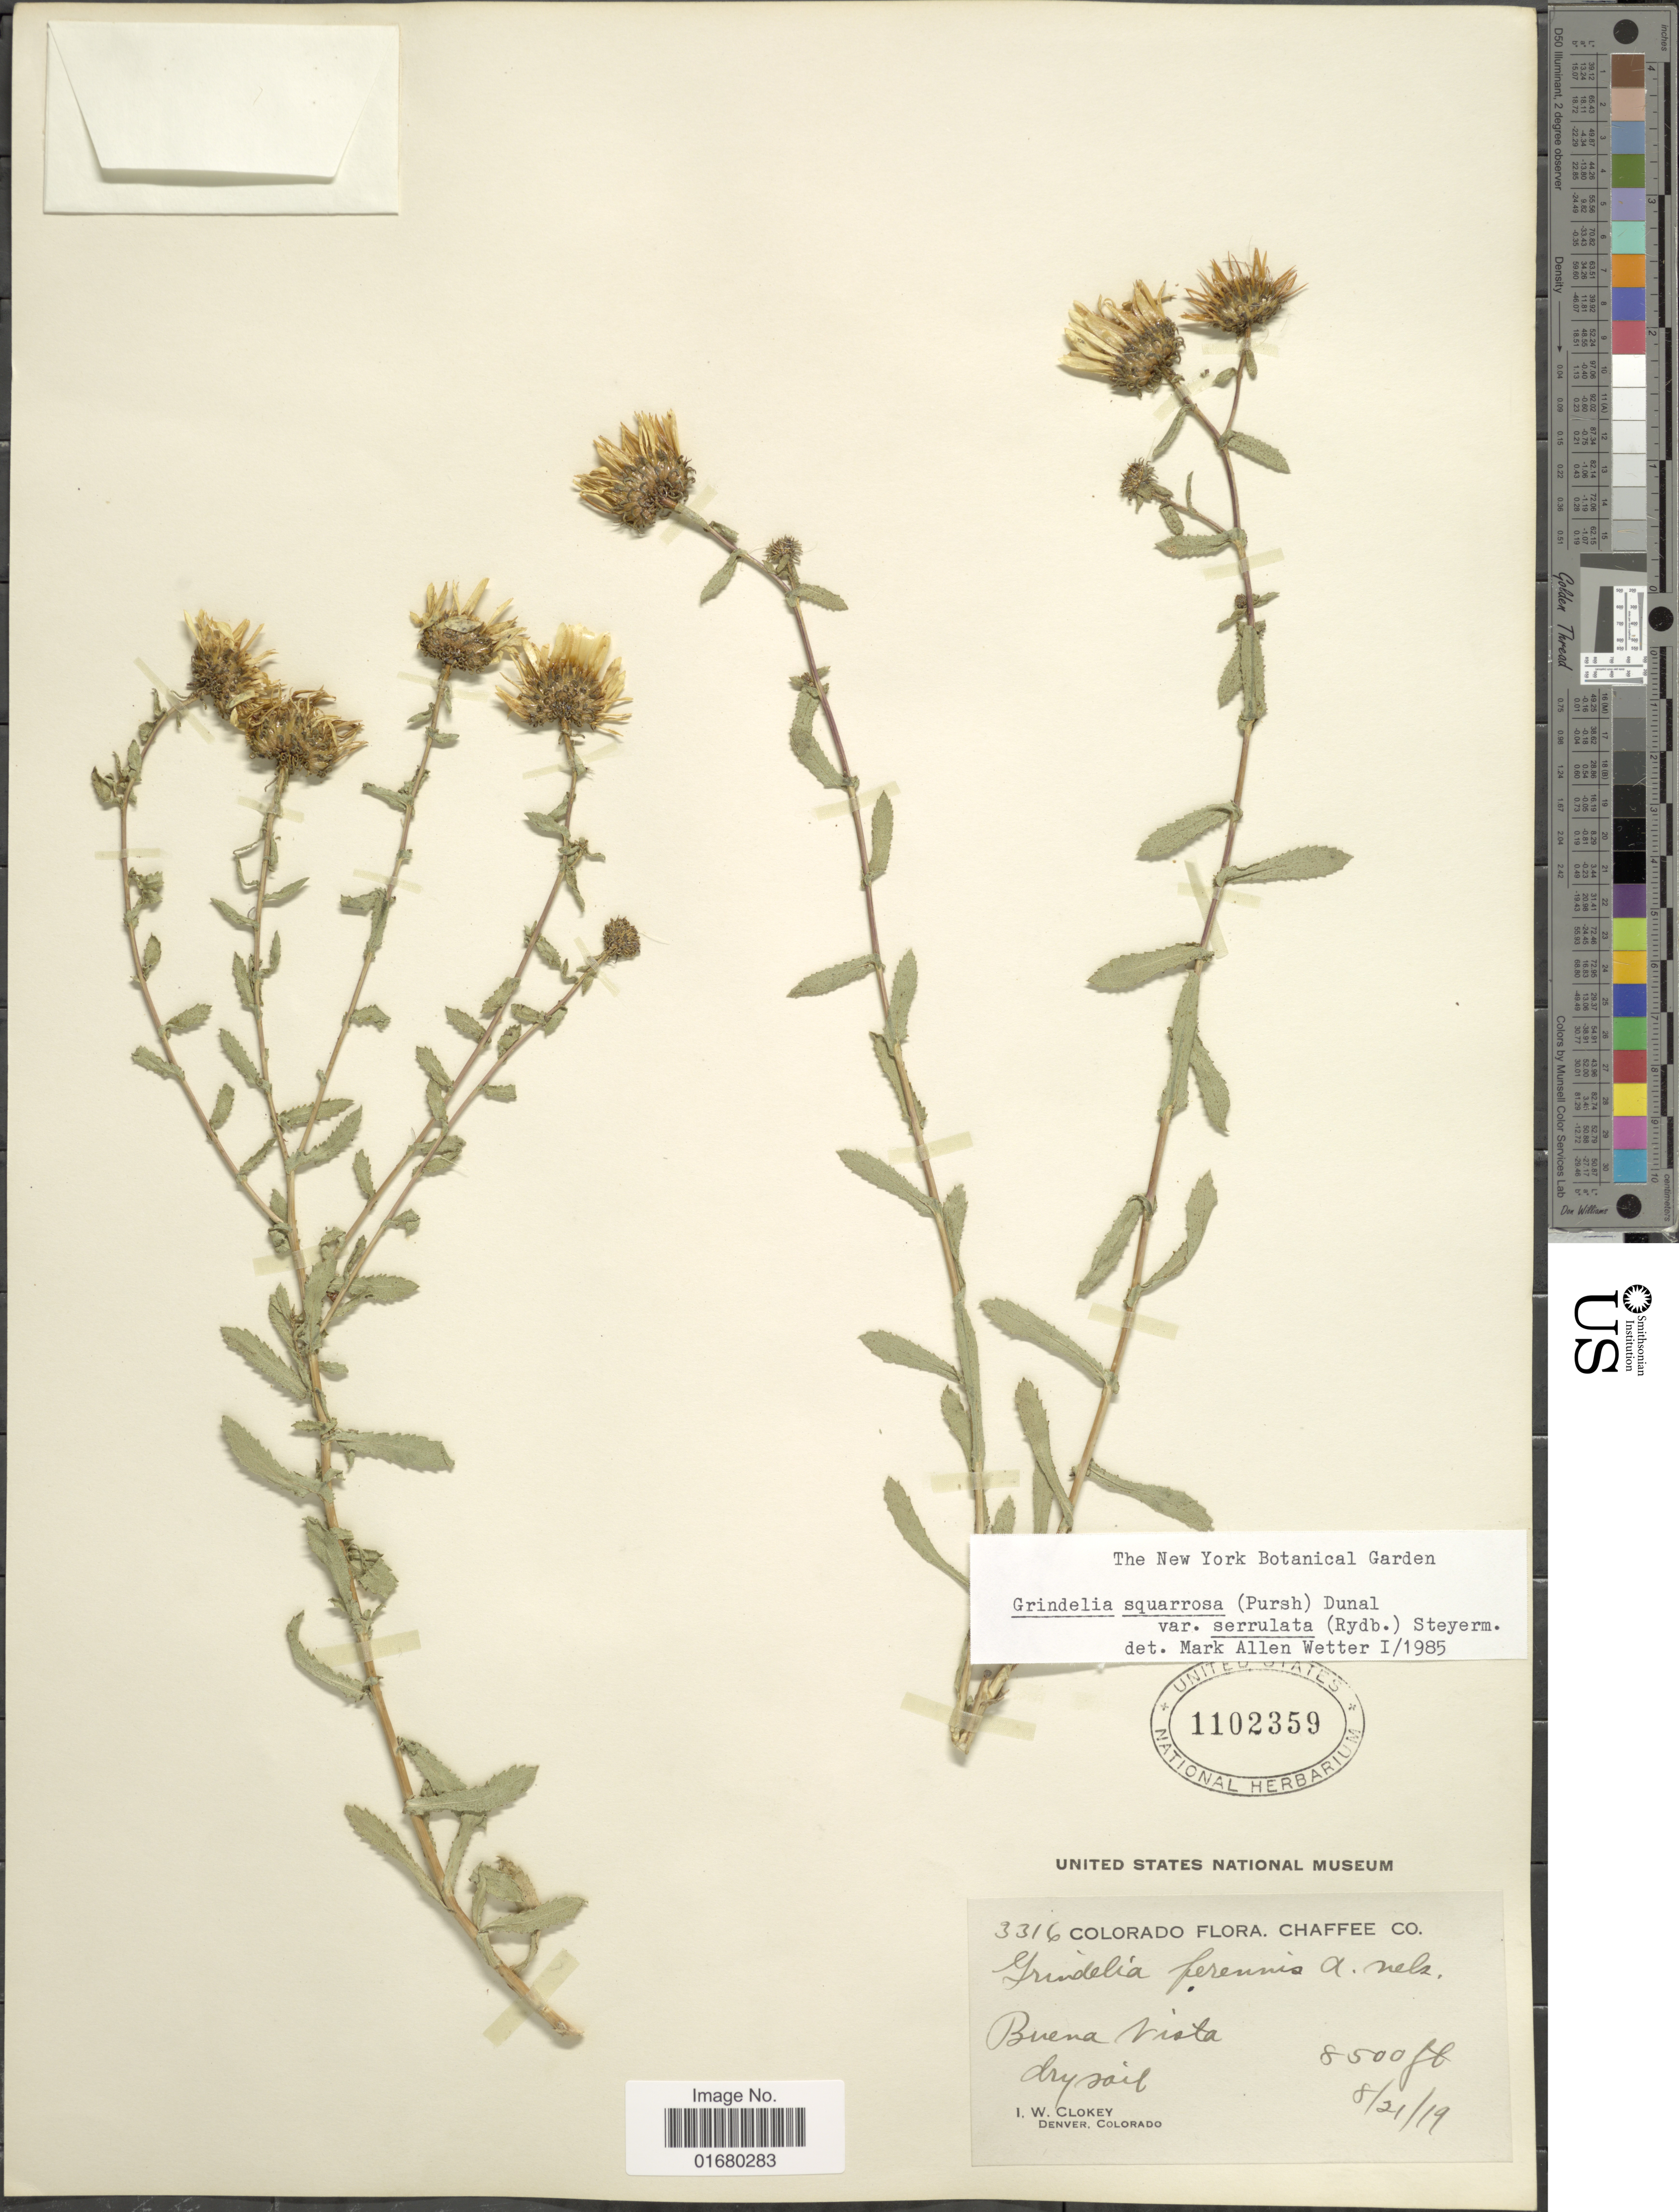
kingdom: Plantae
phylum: Tracheophyta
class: Magnoliopsida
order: Asterales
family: Asteraceae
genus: Grindelia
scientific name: Grindelia squarrosa var. serrulata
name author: (Rydb.) Steyerm.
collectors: I. W. Clokey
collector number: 3316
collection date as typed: Transcribed d/m/y: 21/8/19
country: United States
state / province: Colorado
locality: Chaffee Co., Buena Vista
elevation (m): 2591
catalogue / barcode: US 1102359